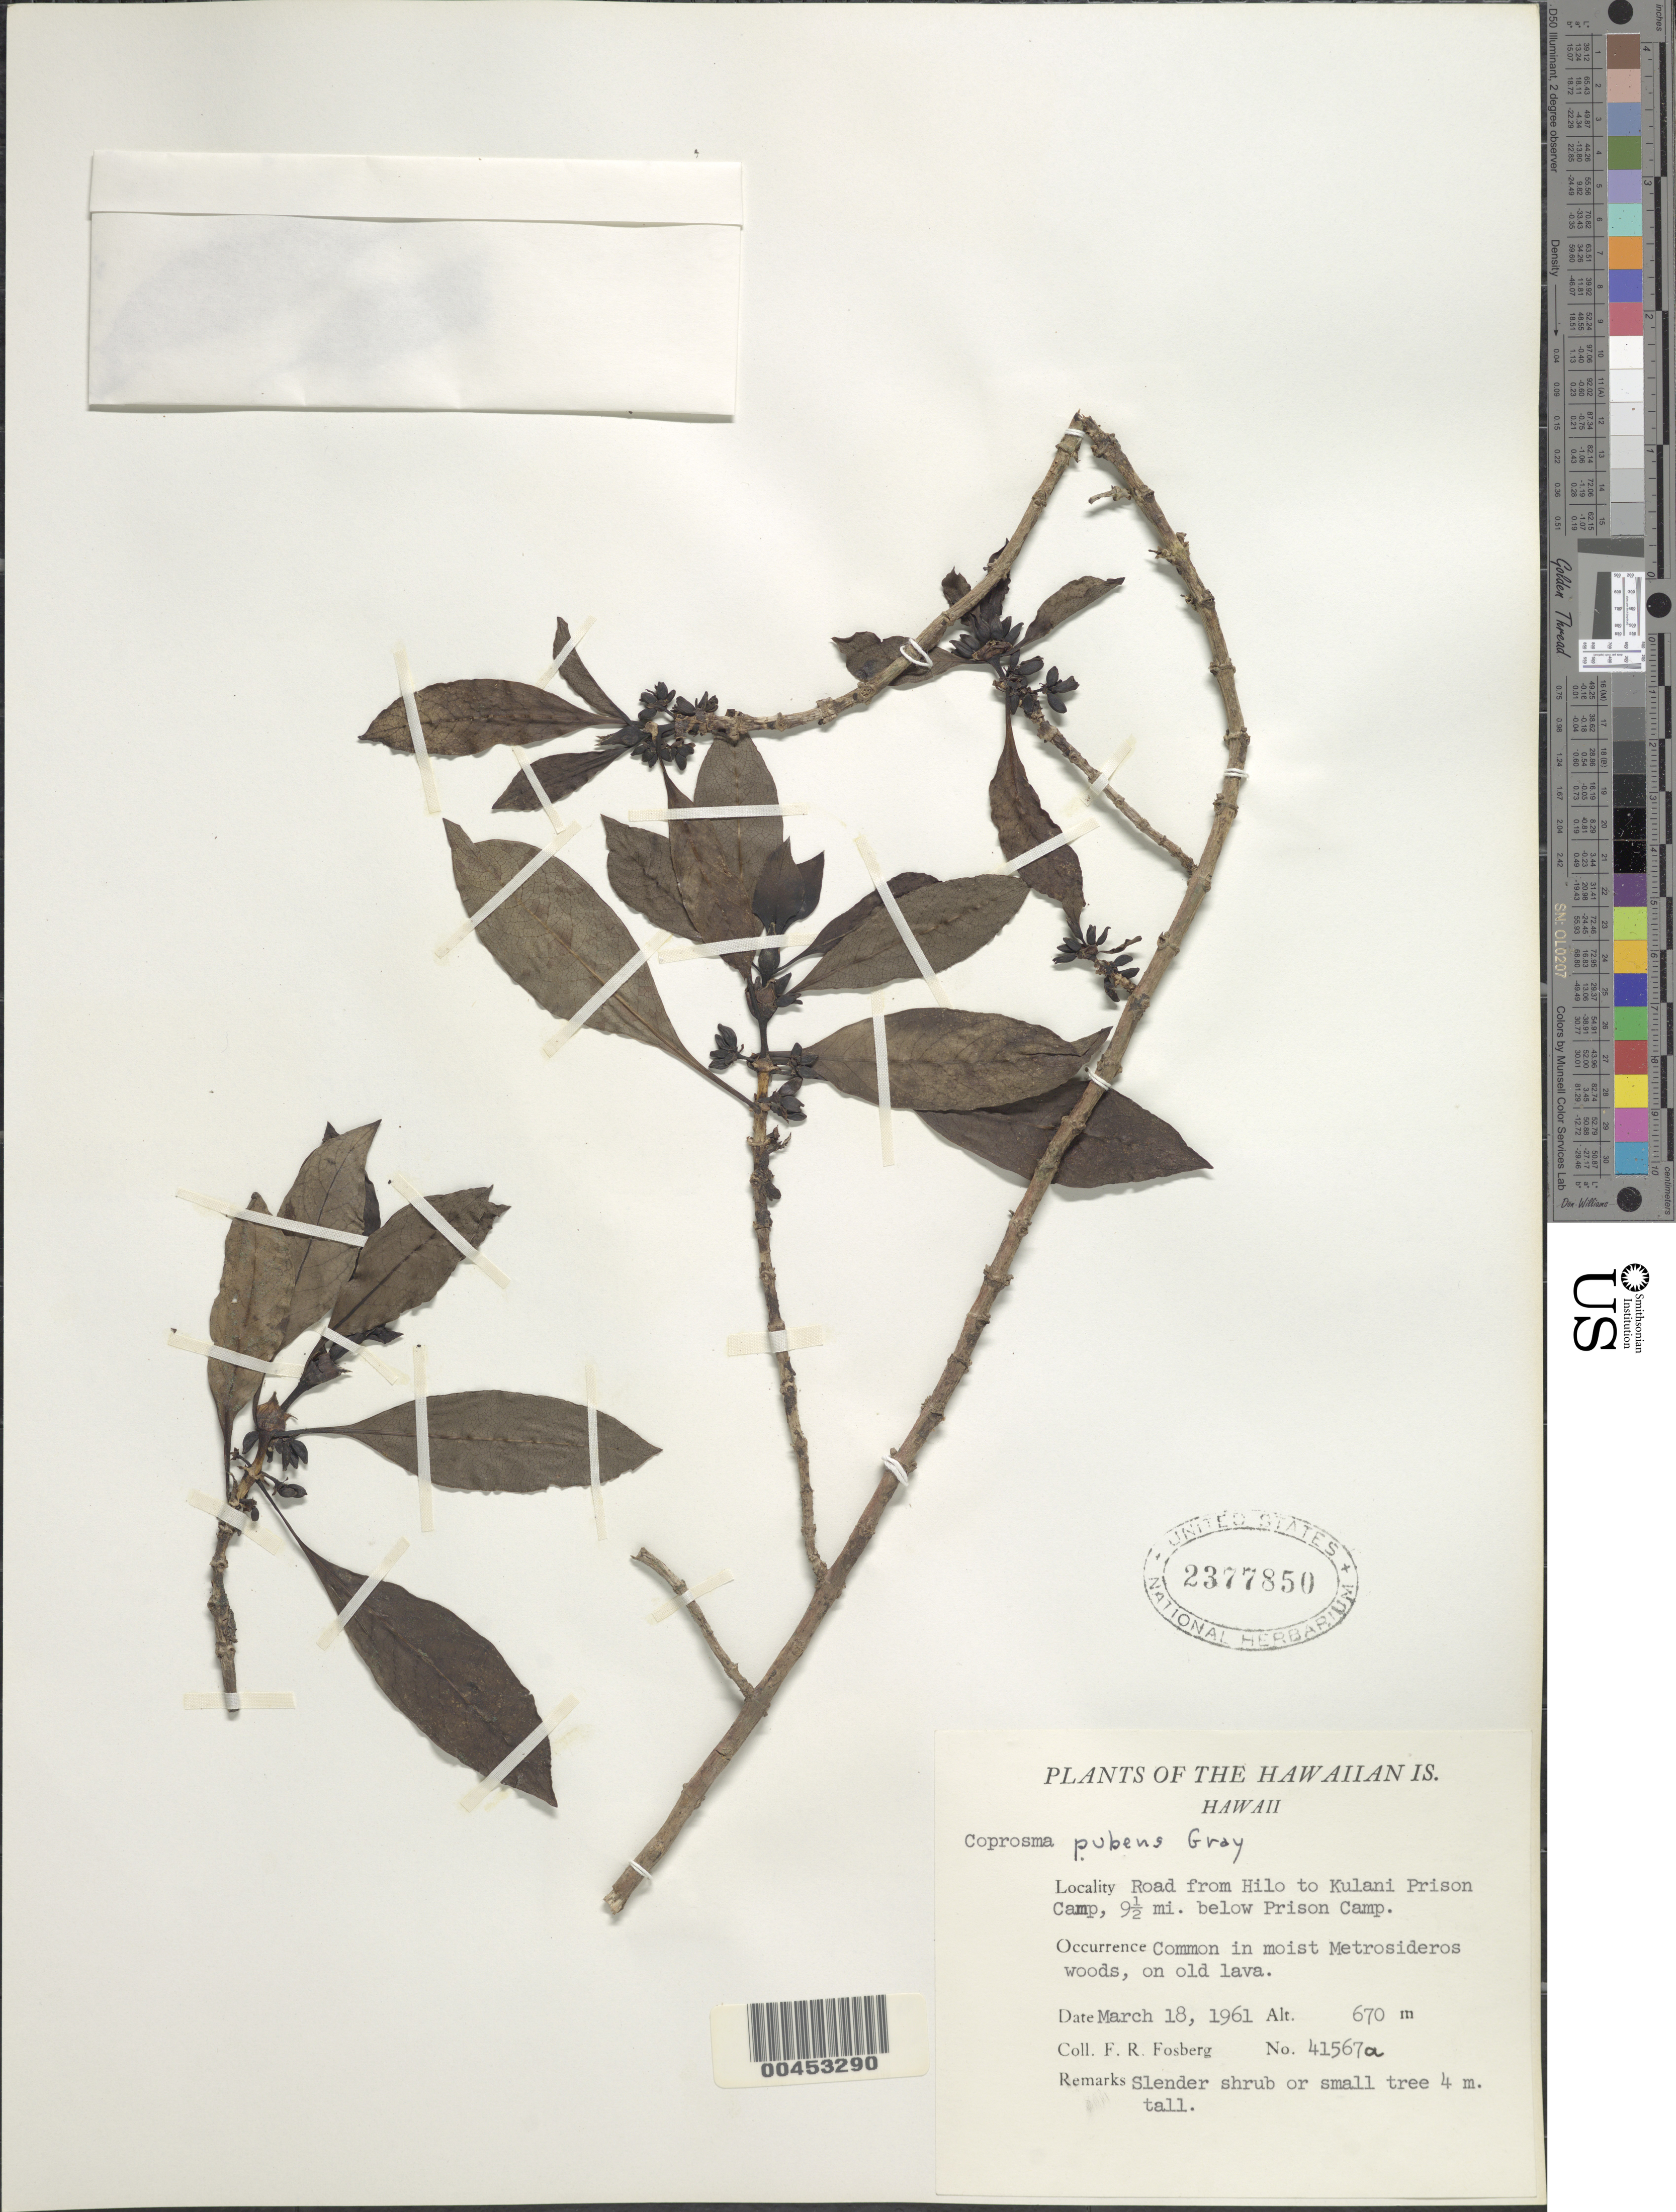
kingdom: Plantae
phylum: Tracheophyta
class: Magnoliopsida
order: Gentianales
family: Rubiaceae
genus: Coprosma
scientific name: Coprosma pubens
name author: A. Gray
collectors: F. R. Fosberg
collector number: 41567a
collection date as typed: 18 Mar 1961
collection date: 1961-03-18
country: United States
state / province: Hawaii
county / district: Hawaii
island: Hawaii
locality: Rd from Hilo to Kulani Prison Camp, 9.5 mi below Prison Camp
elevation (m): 670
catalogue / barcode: US 2377850